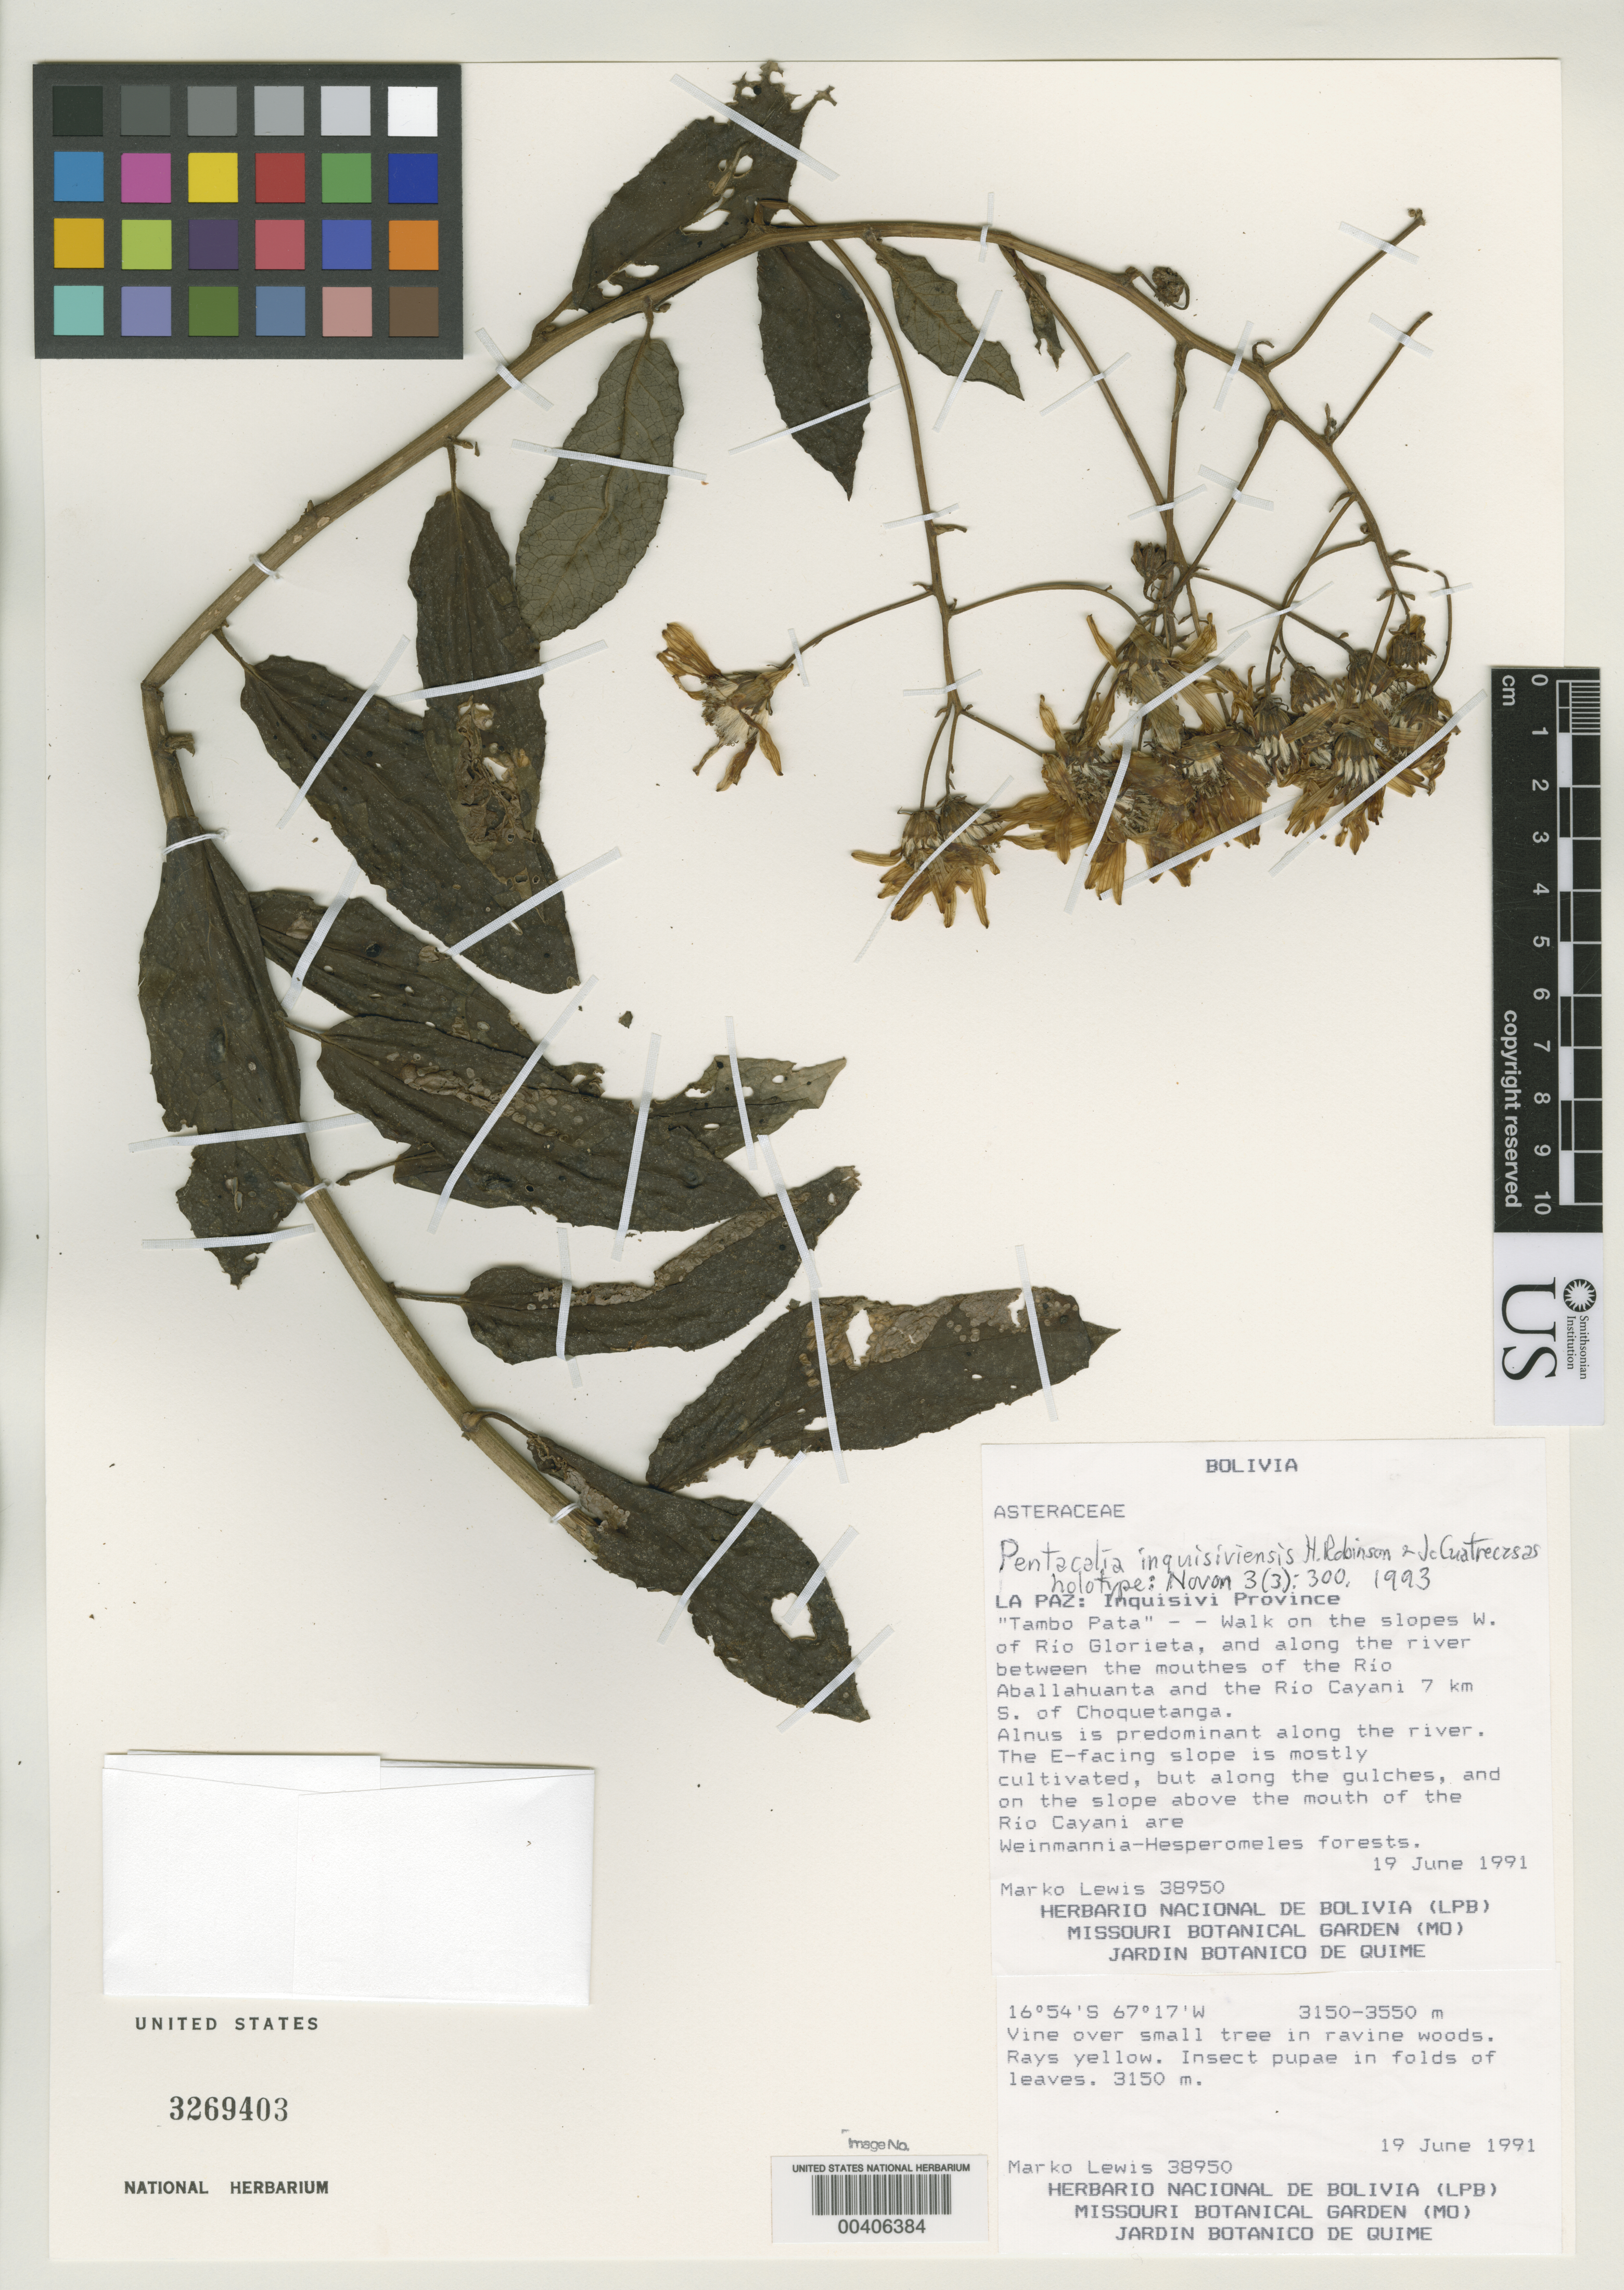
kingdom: Plantae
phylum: Tracheophyta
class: Magnoliopsida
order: Asterales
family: Asteraceae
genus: Pentacalia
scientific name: Pentacalia inquisiviensis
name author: H. Rob. & Cuatrec.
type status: Holotype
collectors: M. E. Lewis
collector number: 38950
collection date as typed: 19 Jun 1991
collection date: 1991-06-19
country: Bolivia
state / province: La Paz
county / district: Inquisivi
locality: Tambo Pata, slopes W of Rio Giorieta, along River between mouths of Rio Aballahuanta & Rio Cayani, 7 km S of Choquetanga.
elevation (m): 3150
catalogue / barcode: US 3269403